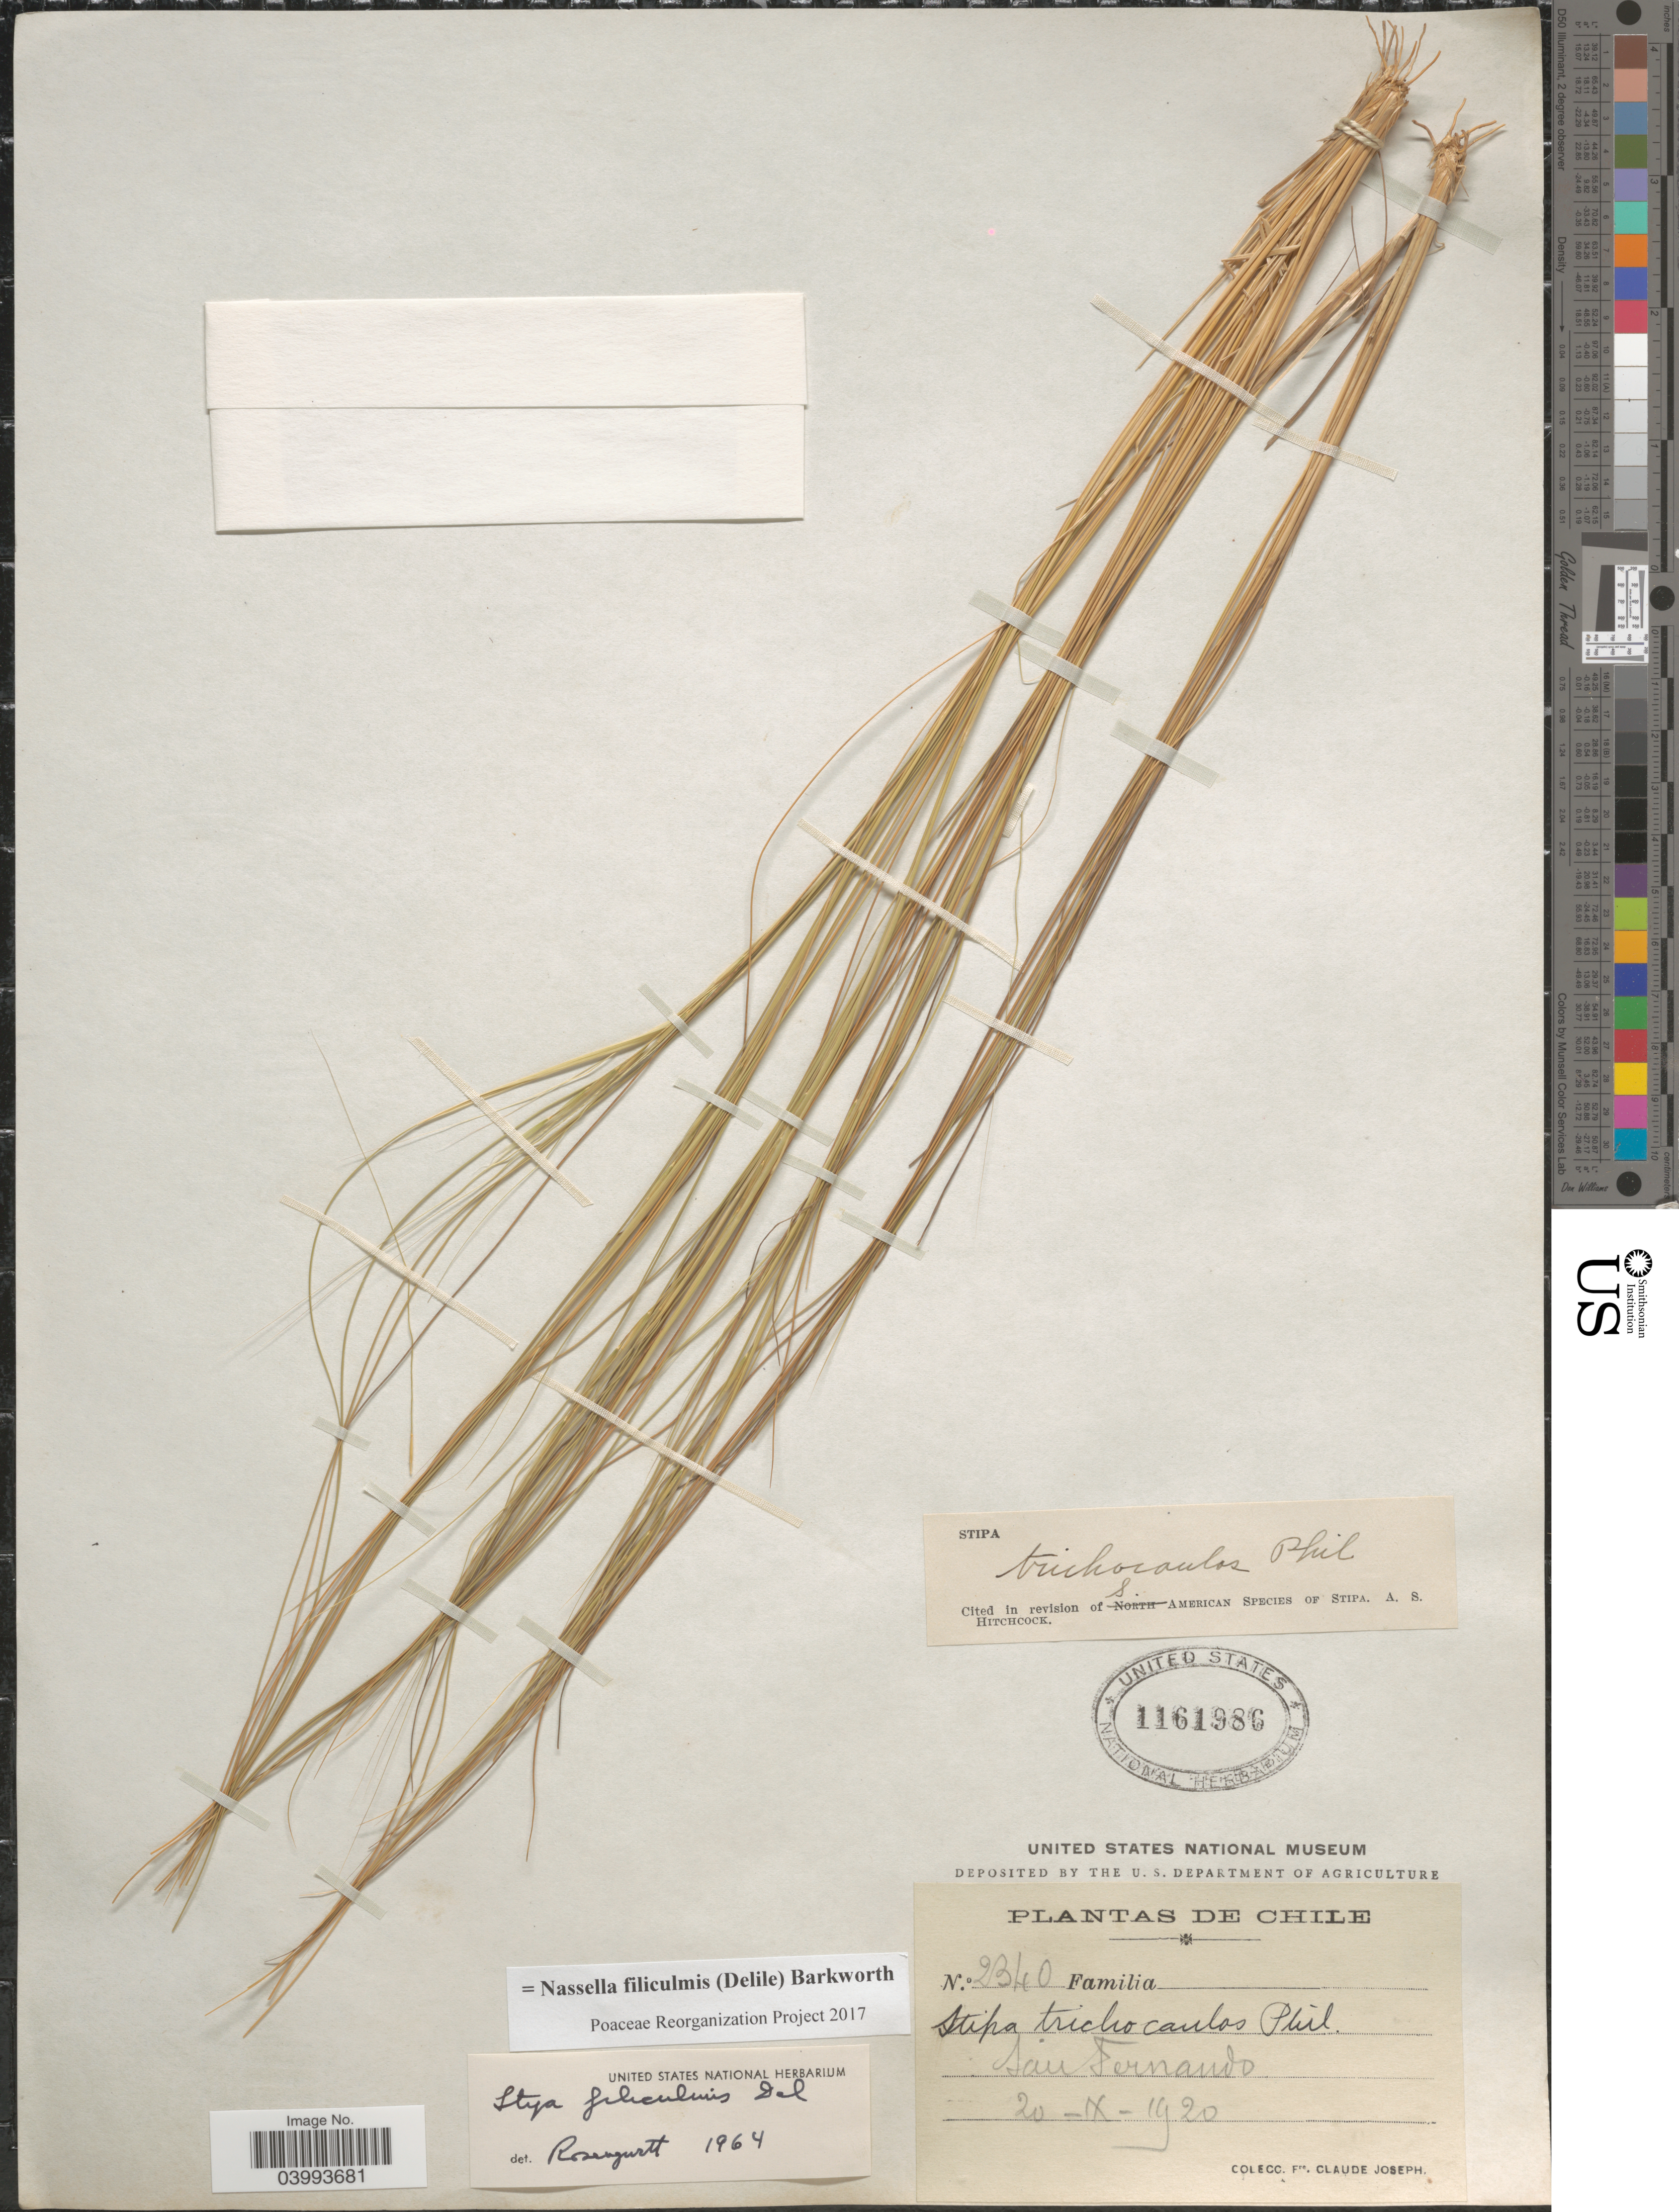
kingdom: Plantae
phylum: Tracheophyta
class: Liliopsida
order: Poales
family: Poaceae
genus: Nassella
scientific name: Nassella filiculmis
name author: (Delile) Barkworth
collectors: Bro. Claude-Joseph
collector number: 2340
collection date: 1920-09-20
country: Chile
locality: San Fernando.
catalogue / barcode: US 1161986